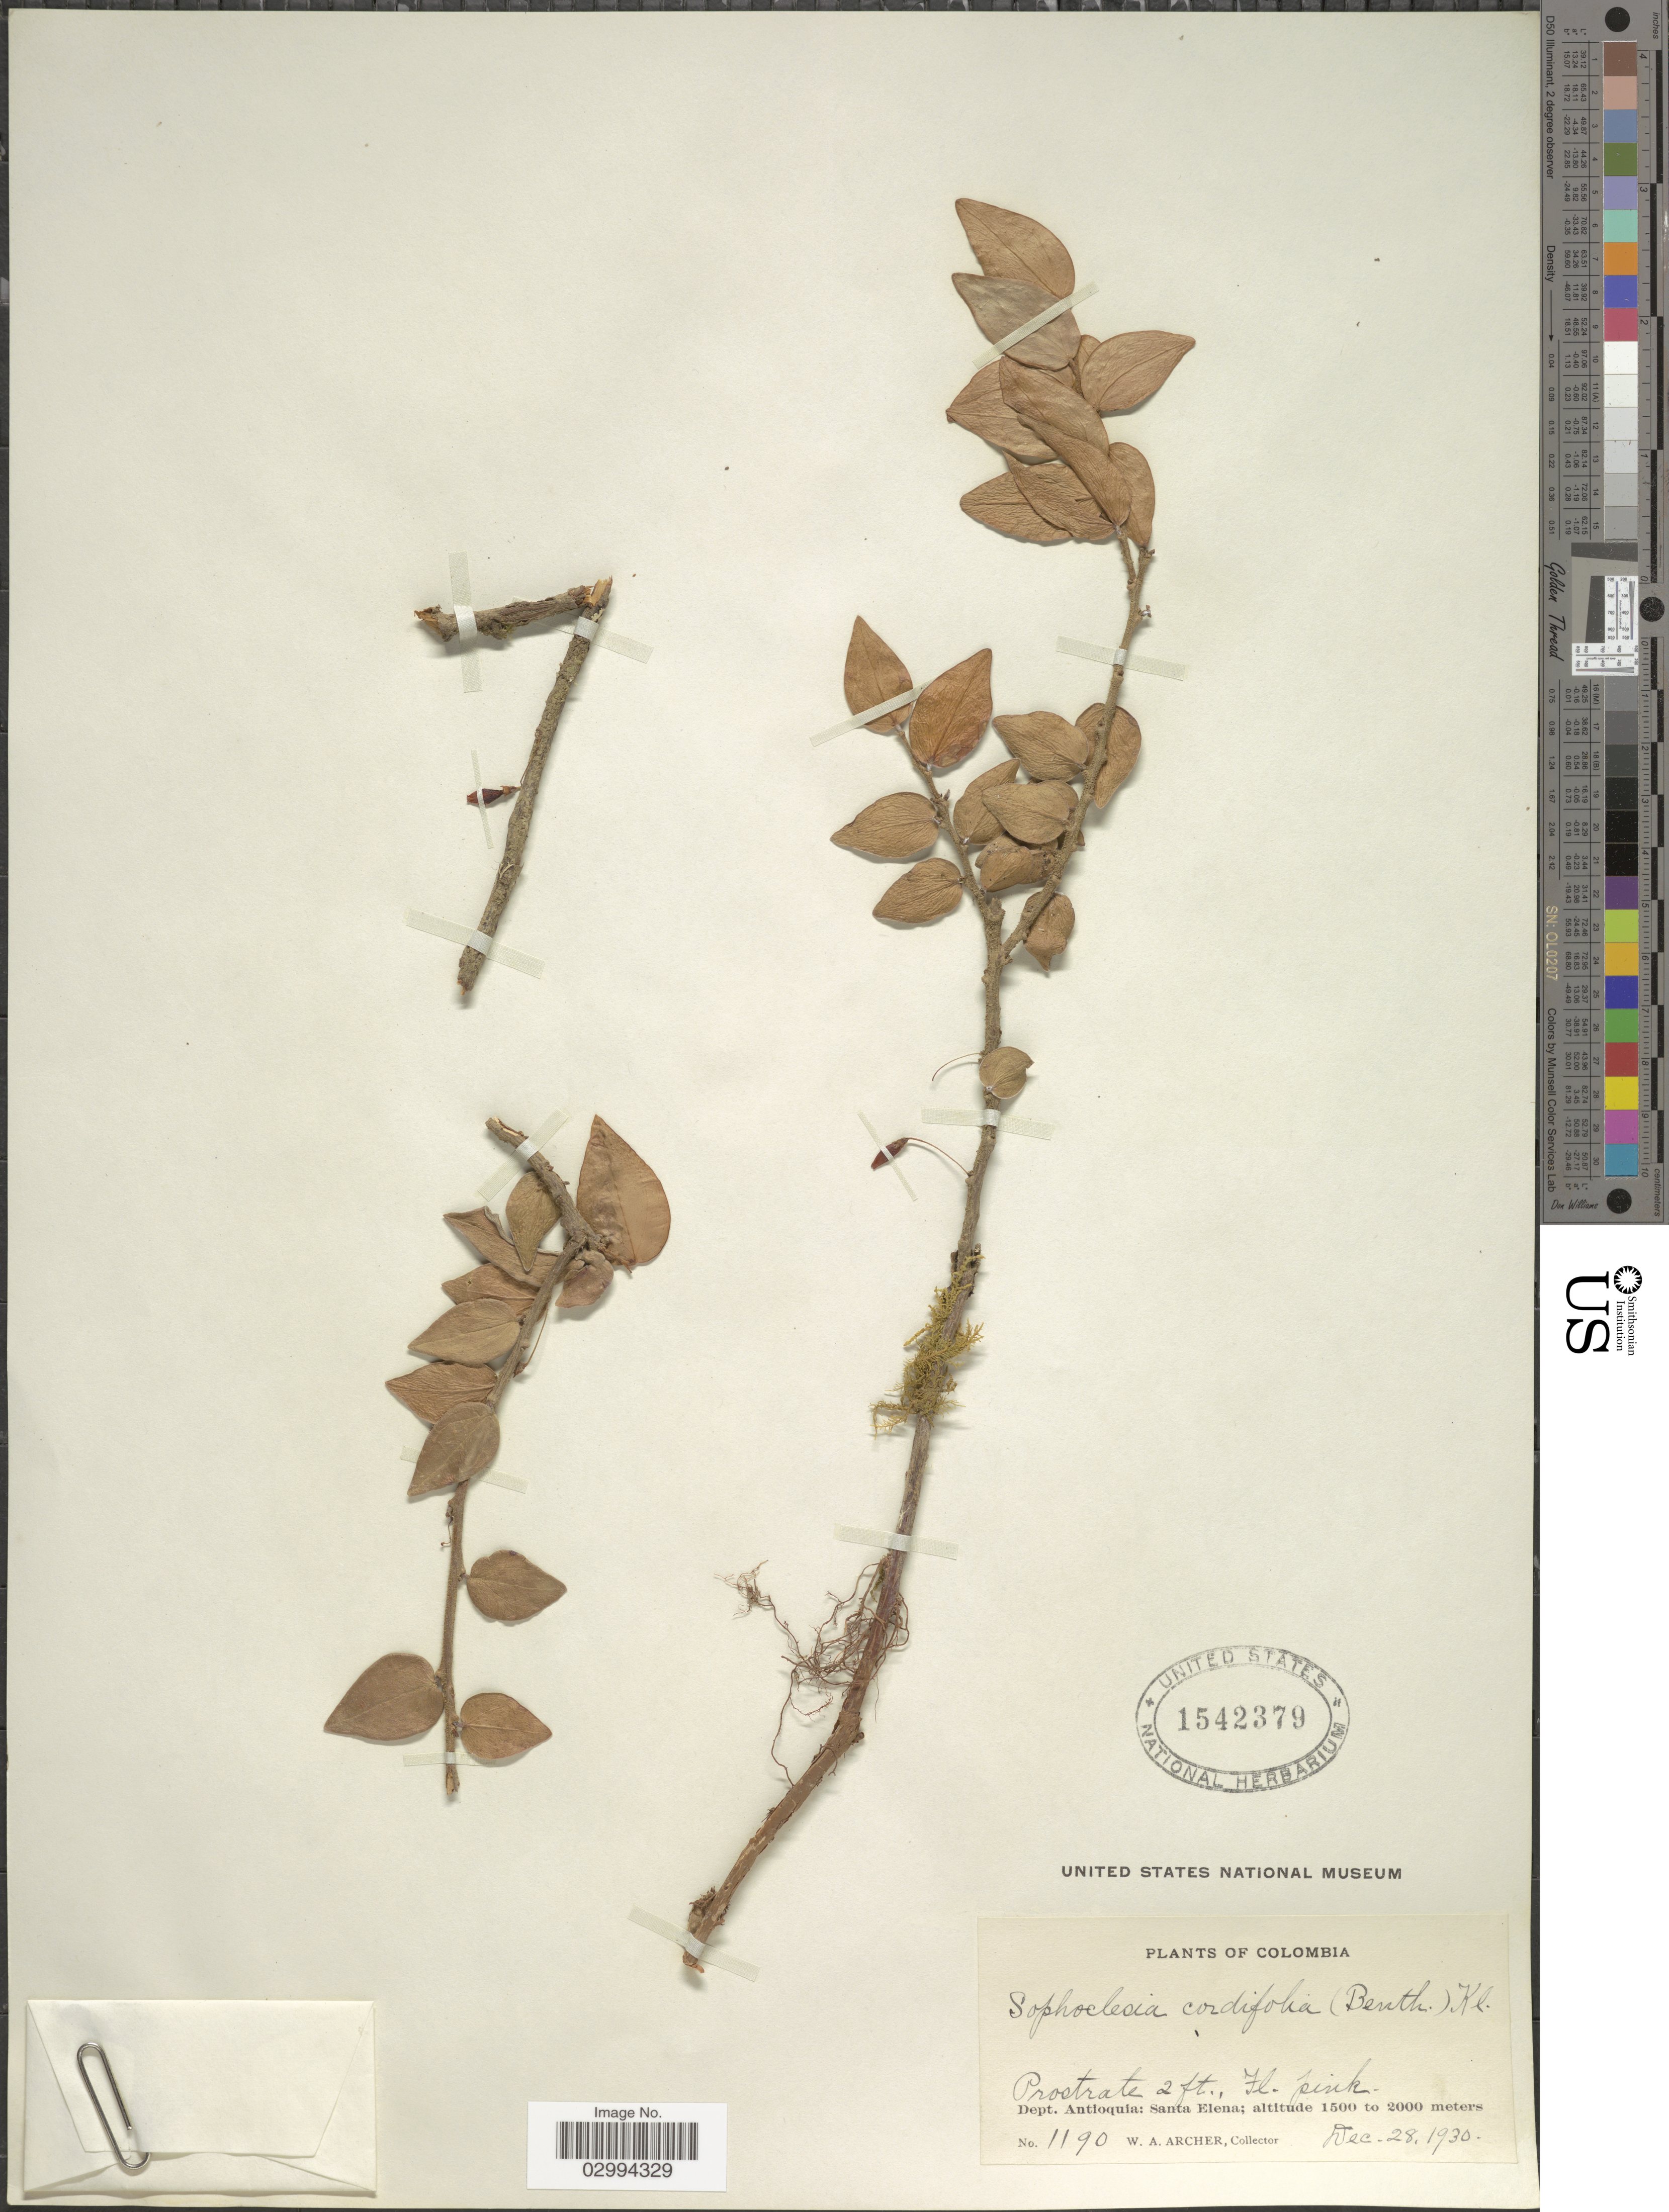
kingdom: Plantae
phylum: Tracheophyta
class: Magnoliopsida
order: Ericales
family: Ericaceae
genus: Sphyrospermum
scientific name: Sphyrospermum cordifolium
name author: Benth.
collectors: W. Archer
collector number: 1190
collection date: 1930-12-28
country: Colombia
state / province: Antioquia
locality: Dept. Antioquia: Santa Elena.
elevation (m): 1500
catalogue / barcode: US 1542379